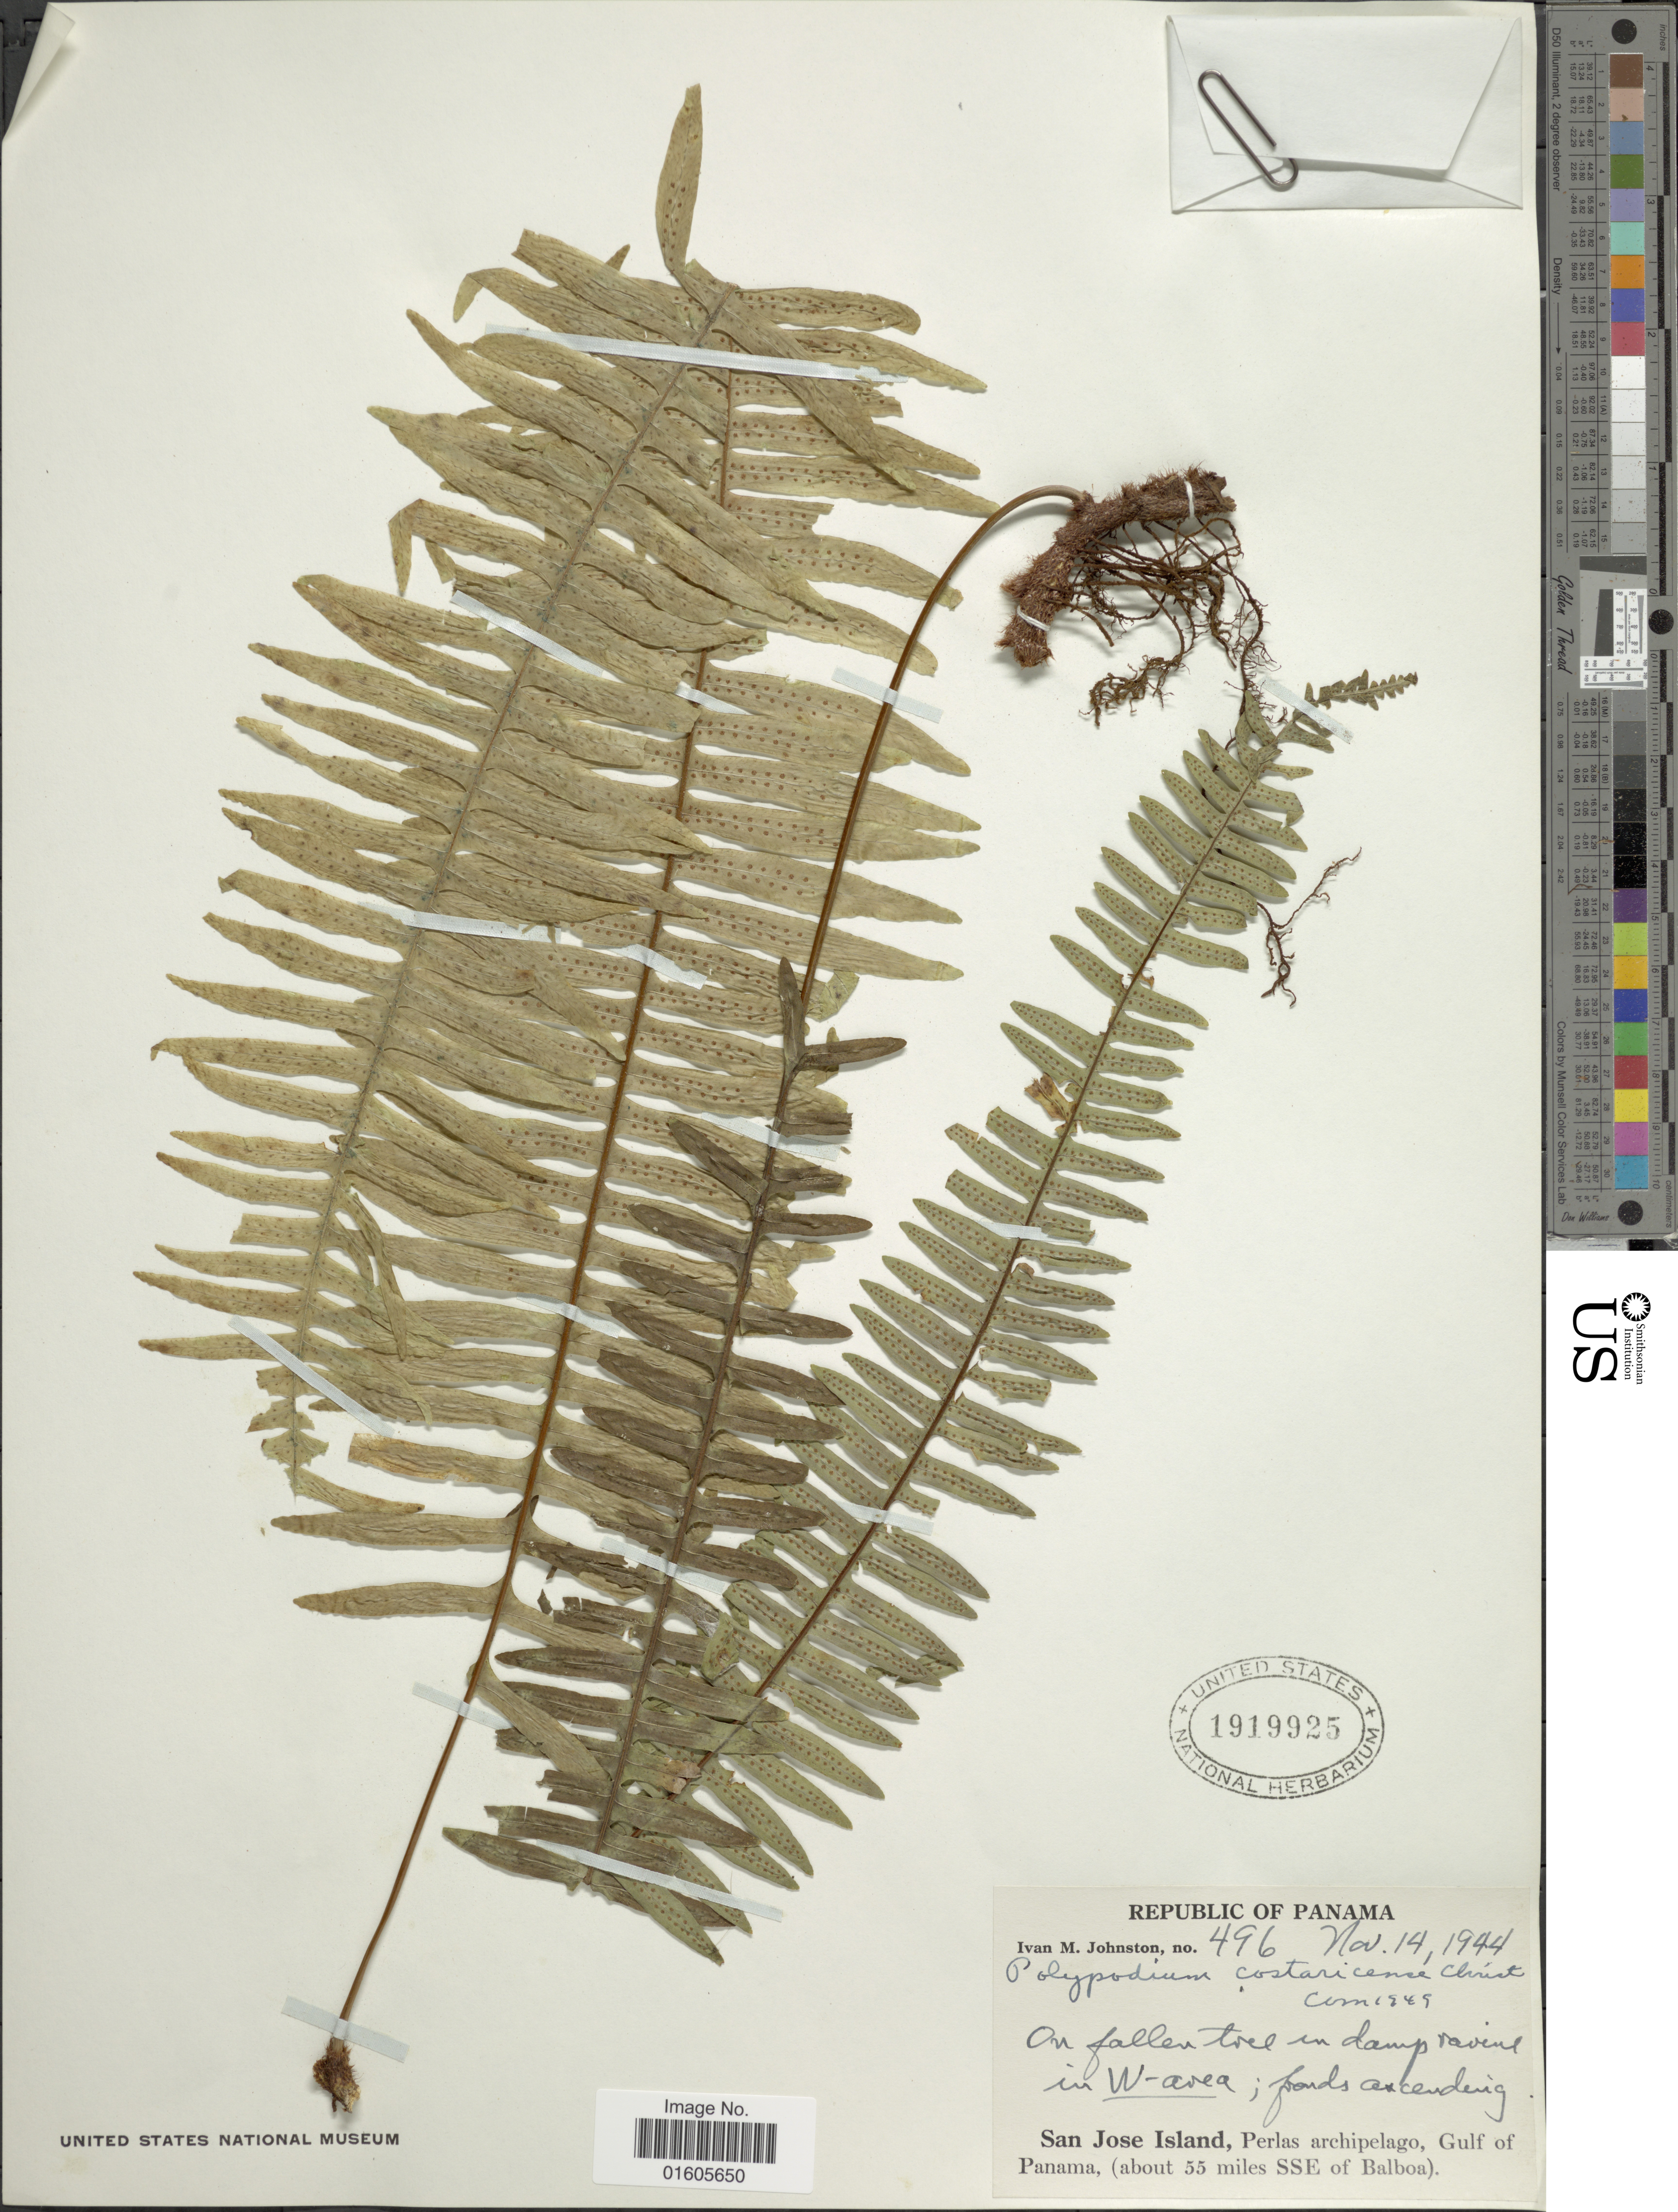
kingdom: Plantae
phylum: Tracheophyta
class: Polypodiopsida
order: Polypodiales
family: Polypodiaceae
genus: Serpocaulon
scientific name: Serpocaulon wagneri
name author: (Mett.) A.R. Sm.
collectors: I.M. Johnston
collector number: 496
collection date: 1944-11-14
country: Panama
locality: Republic of Panama, San Jose Island, Perlas archipelago, Gulf of Panama, (about 55 miles SSE of Balboa)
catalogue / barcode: US 1919925